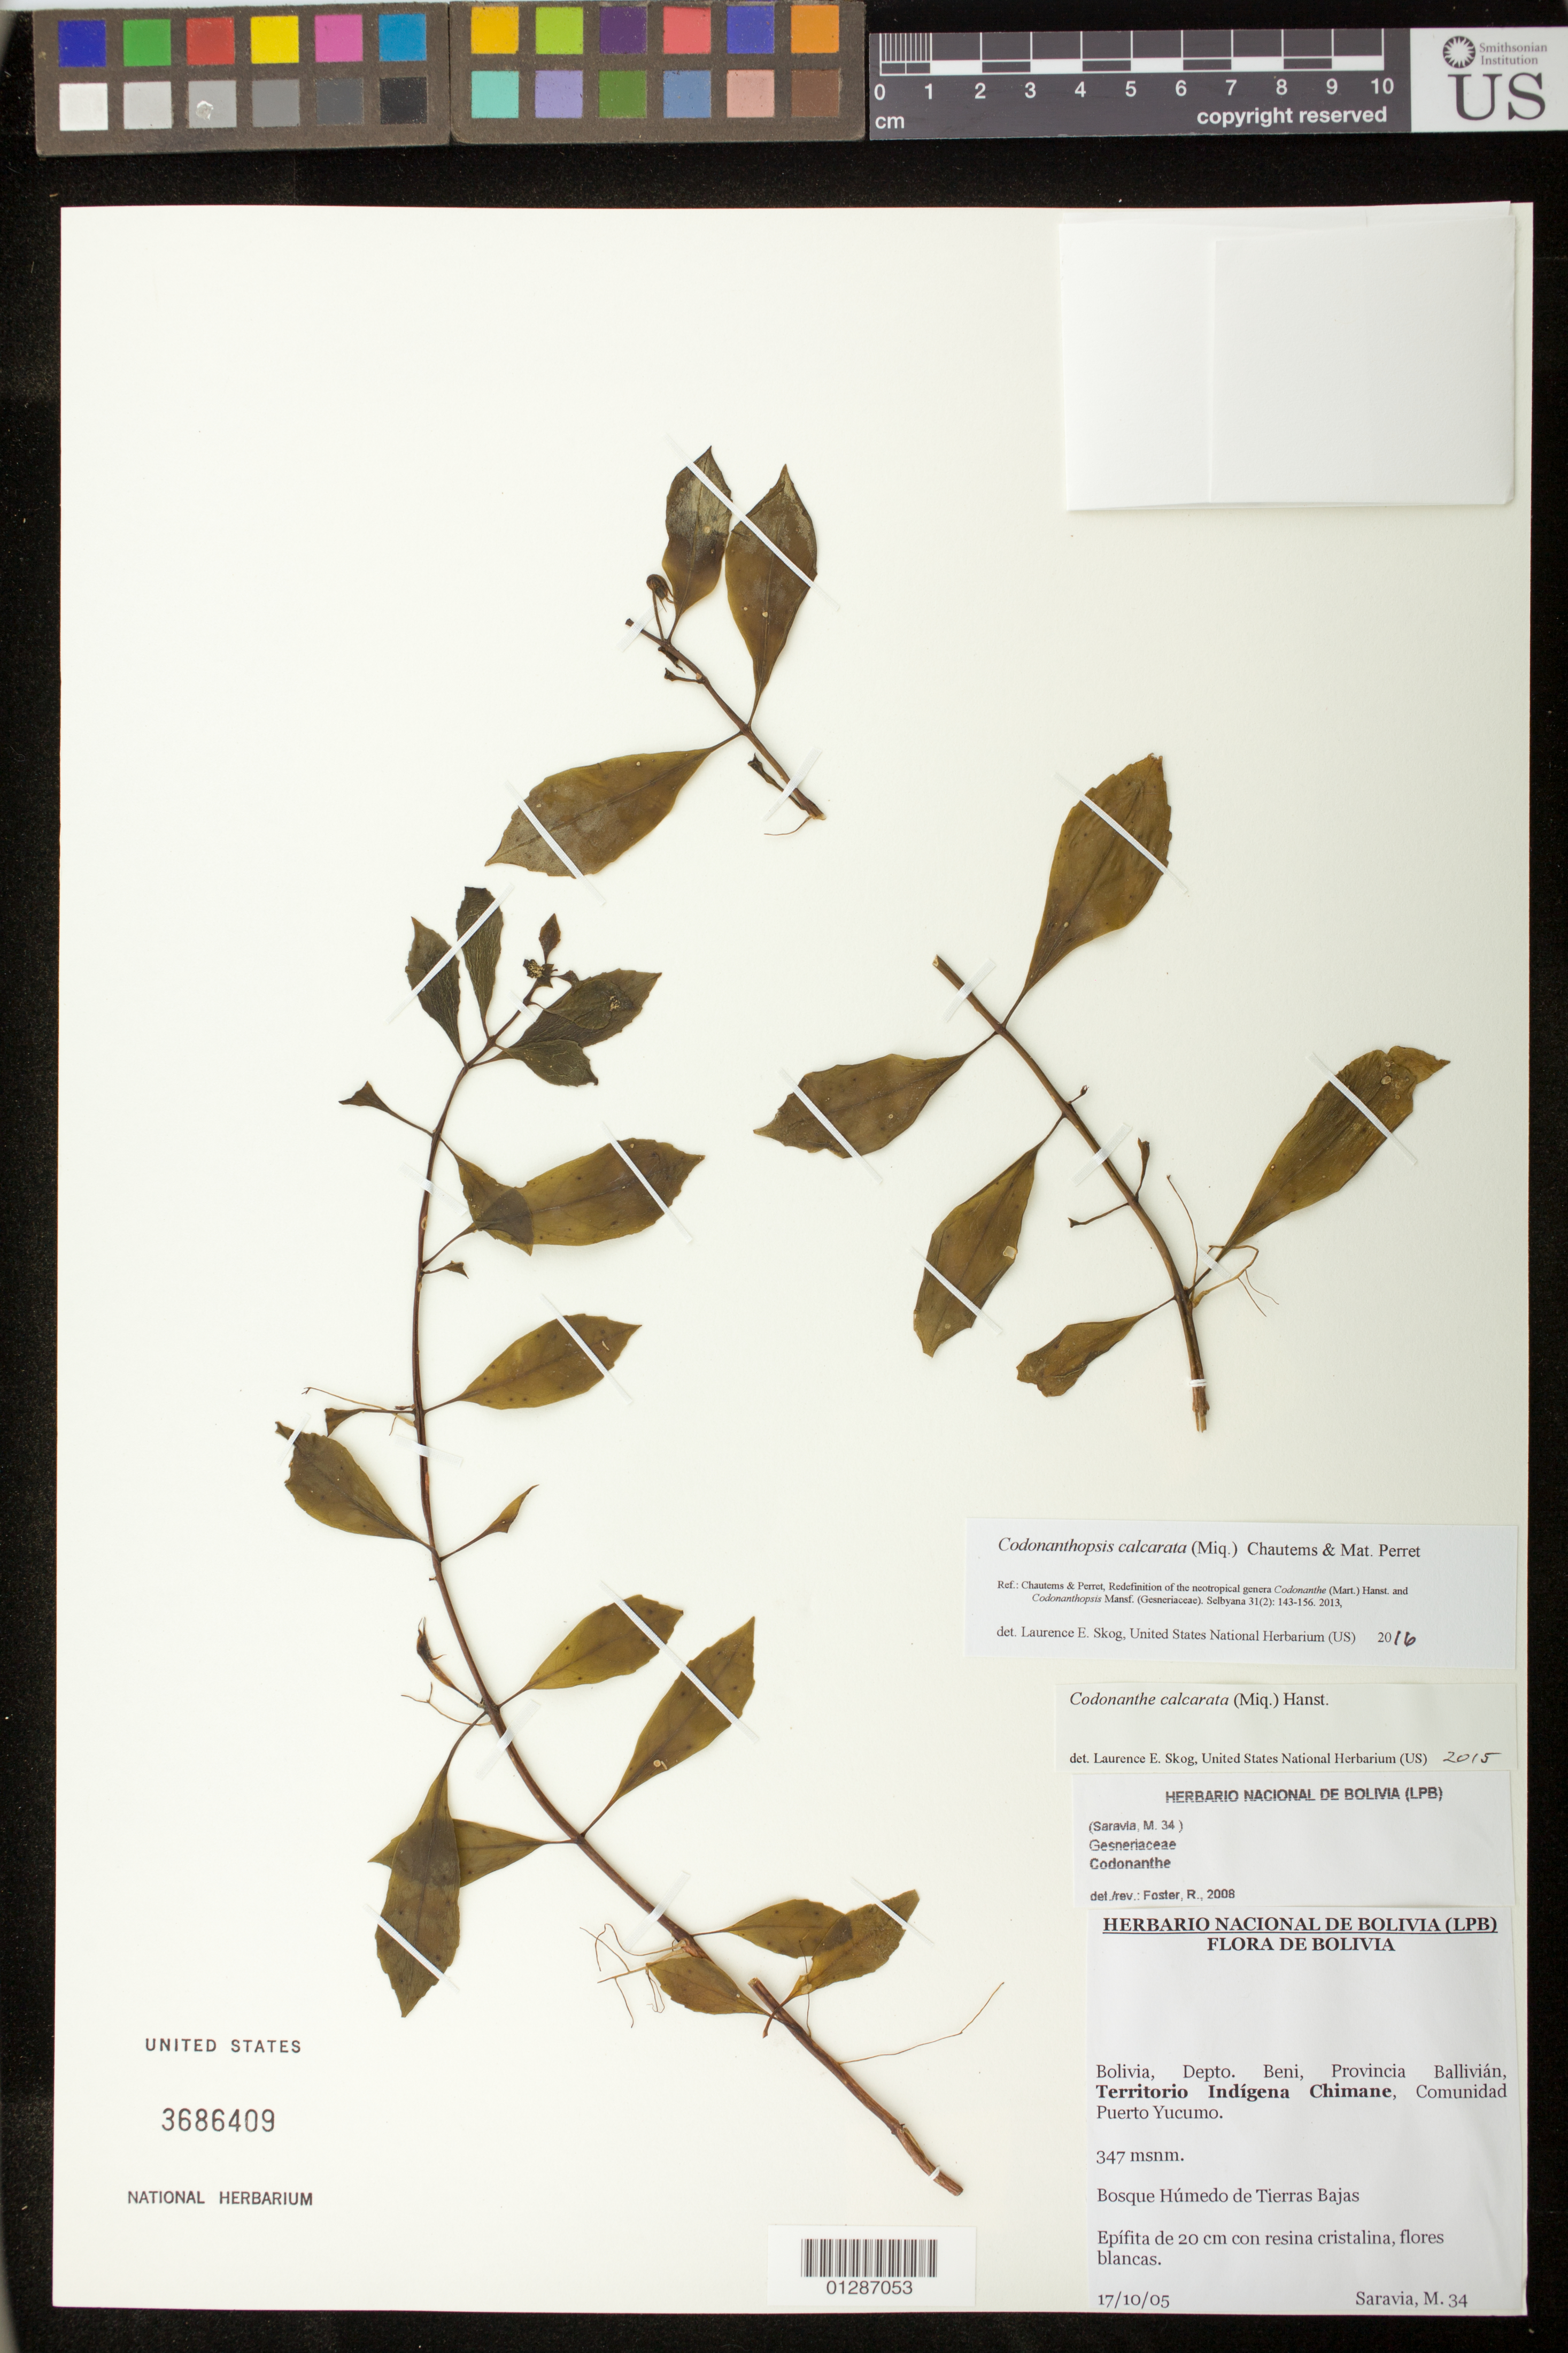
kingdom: Plantae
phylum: Tracheophyta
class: Magnoliopsida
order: Lamiales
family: Gesneriaceae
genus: Codonanthopsis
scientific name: Codonanthopsis calcarata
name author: (Miq.) Chautems & Mat.Perret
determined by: Skog, Laurence E.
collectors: M. Saravia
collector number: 34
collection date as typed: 17 Oct 2005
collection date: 2005-10-17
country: Bolivia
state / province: Beni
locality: Prov. Ballivian, Territorio Indigena Chimane, Comunidad Puerto Yucumo.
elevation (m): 347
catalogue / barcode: US 3686409